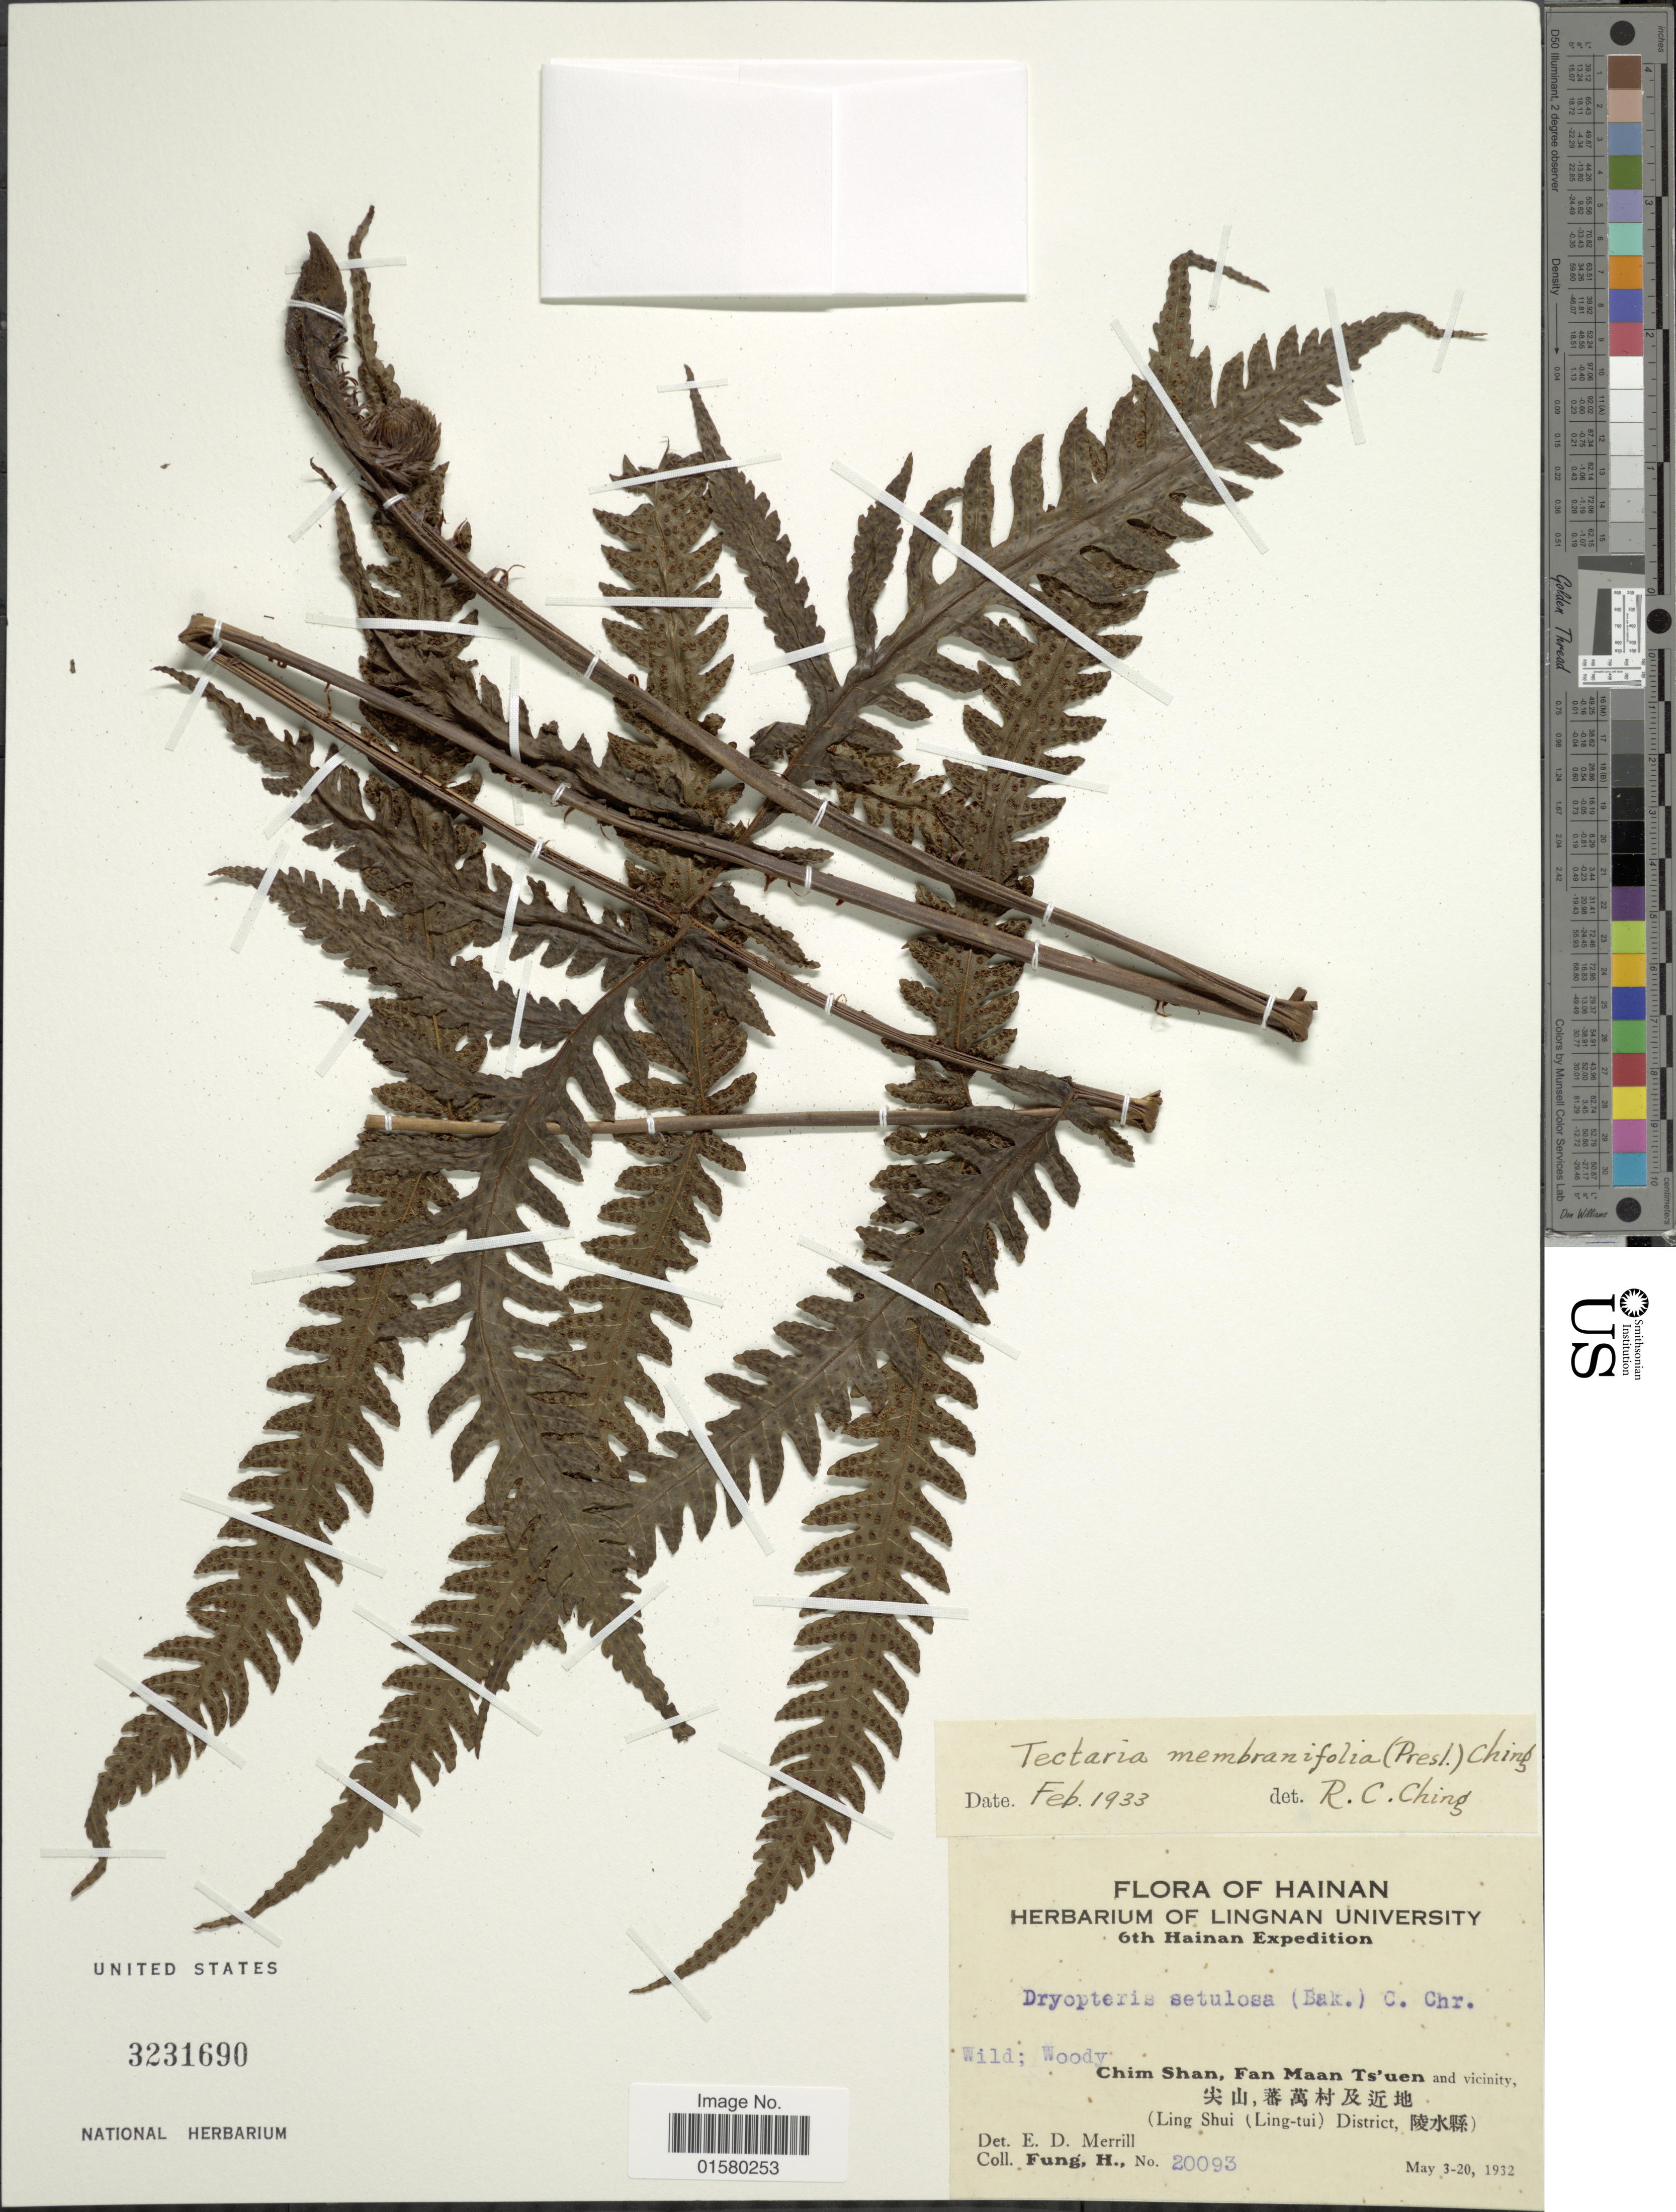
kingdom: Plantae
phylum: Tracheophyta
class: Polypodiopsida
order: Polypodiales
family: Tectariaceae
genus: Tectaria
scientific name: Tectaria fuscipes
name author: (Wall.) C. Chr.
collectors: H. Fung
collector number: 20093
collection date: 1932-05-03/1932-05-20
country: China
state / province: Hainan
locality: Chim Shan, Fan Maan Ts'uen and vicinity, Ling Shui (Ling-tui) District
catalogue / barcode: US 3231690